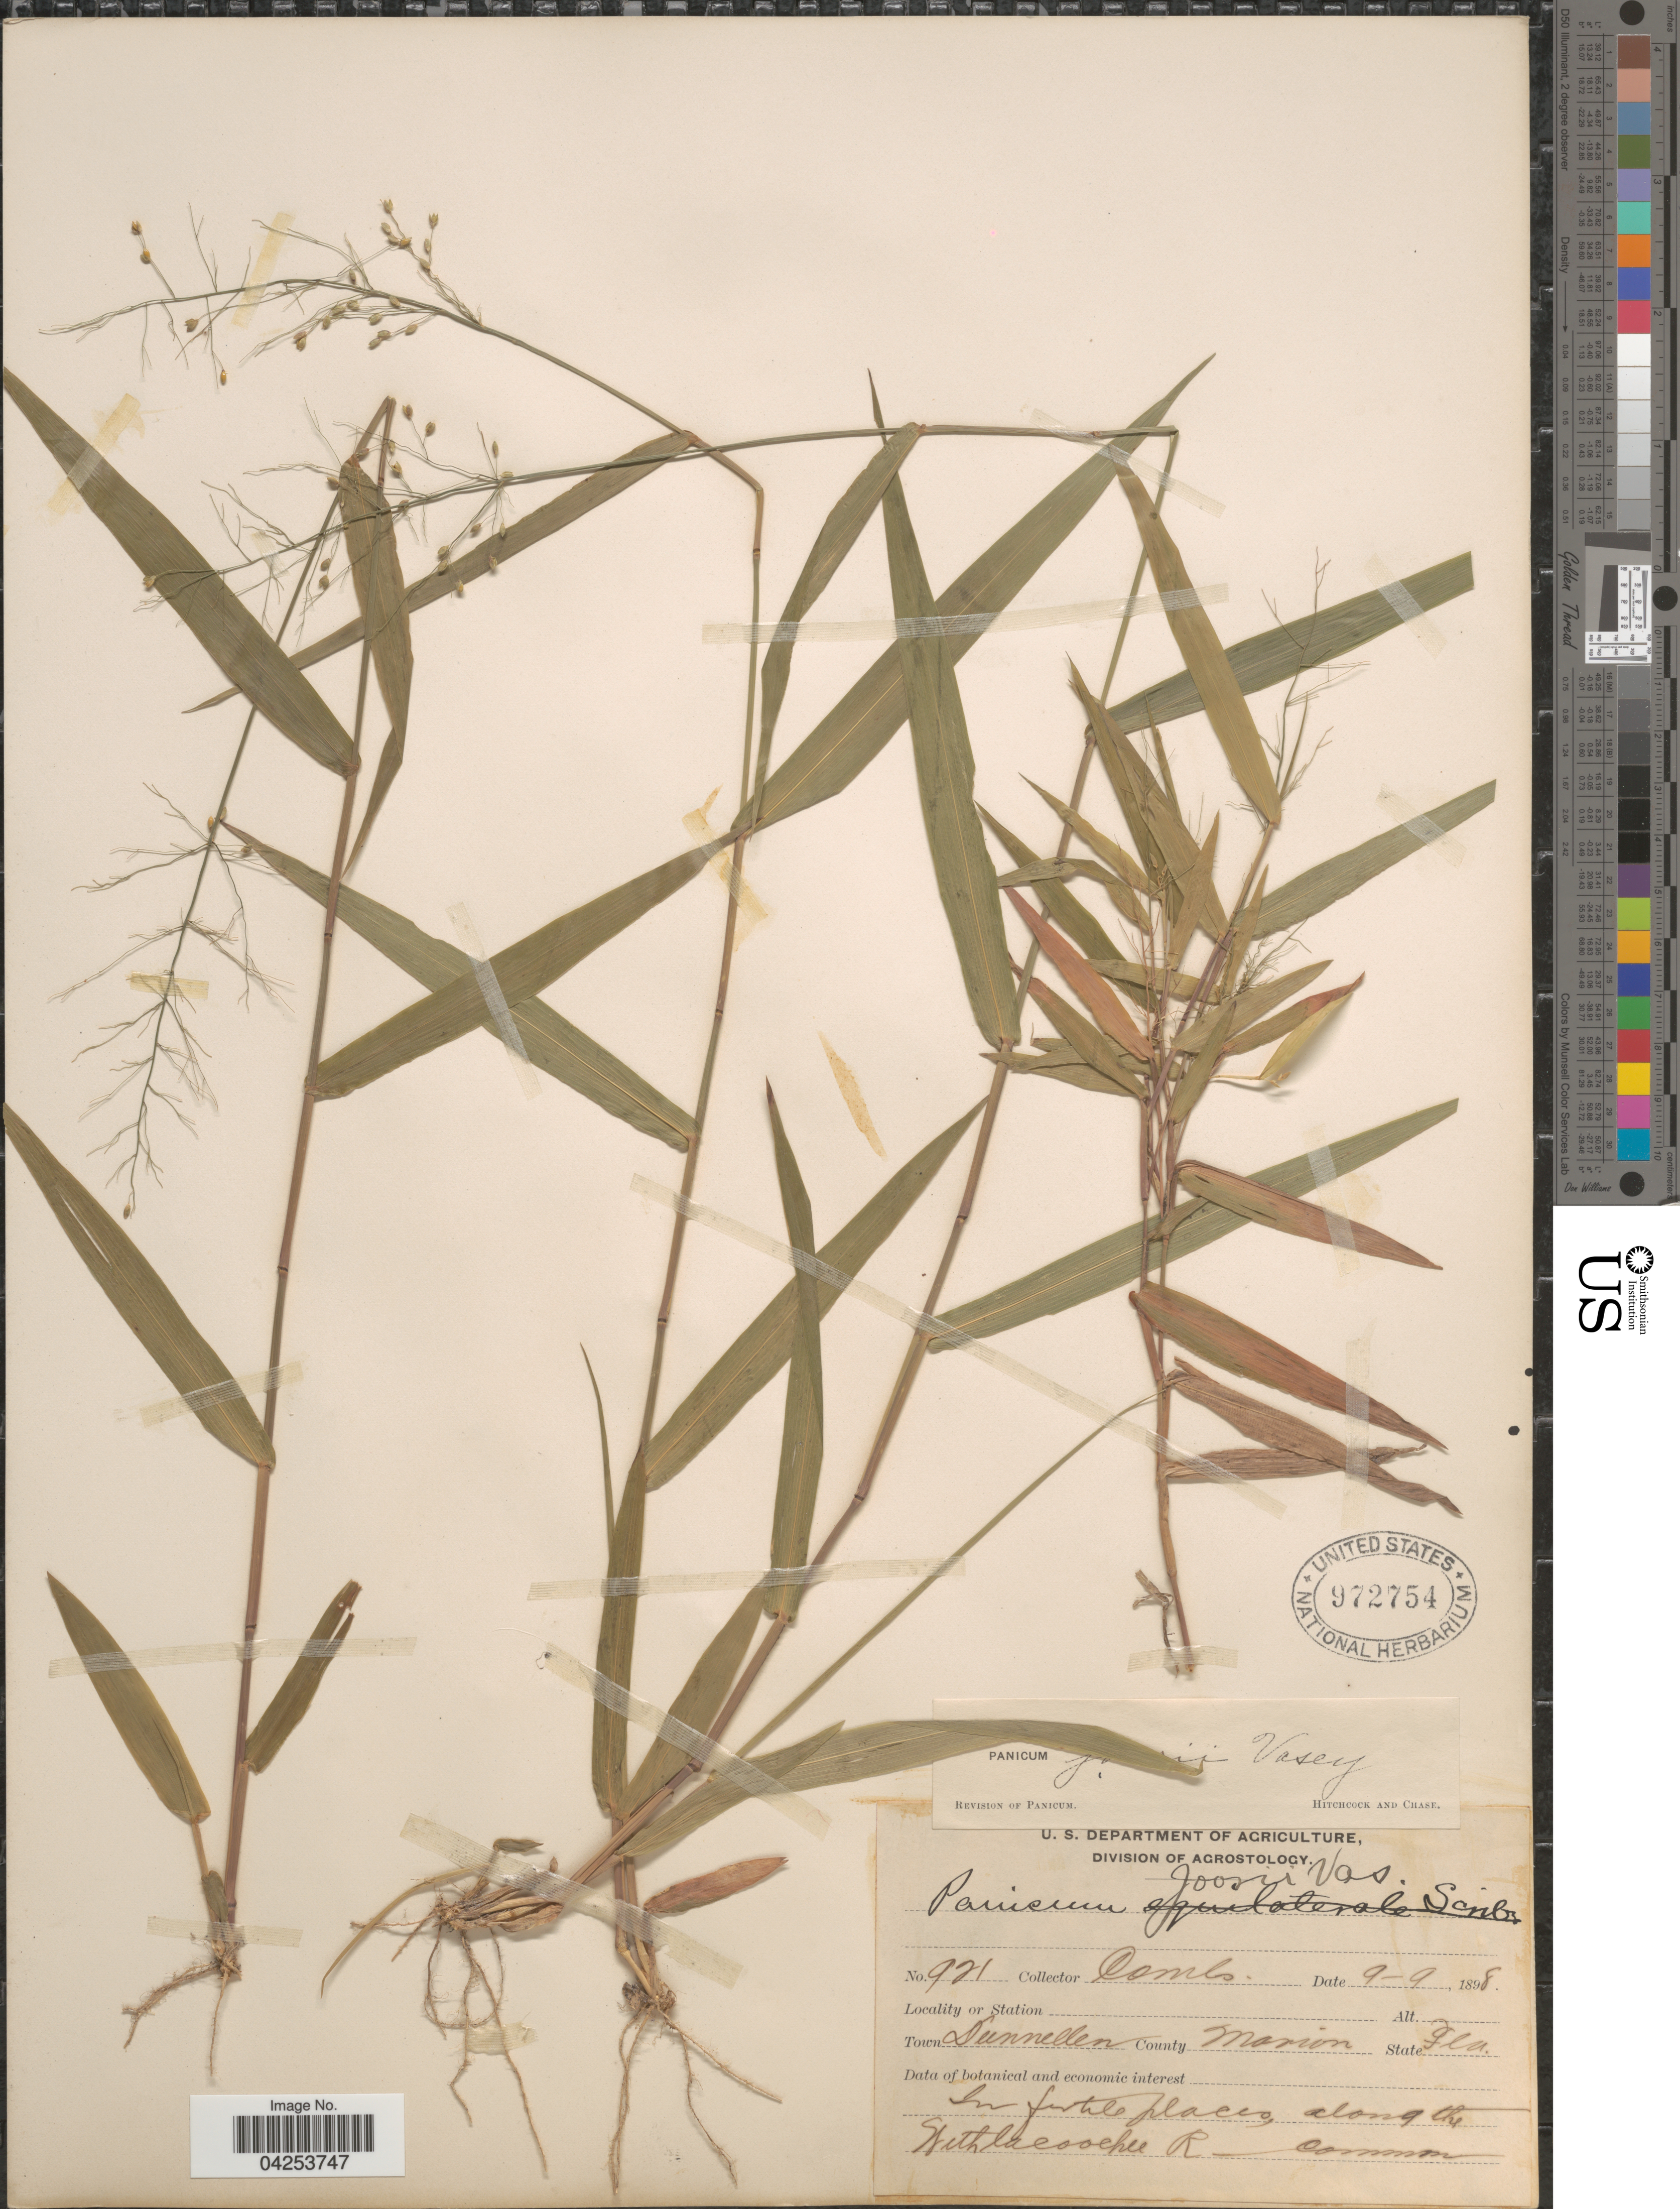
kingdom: Plantae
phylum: Tracheophyta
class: Liliopsida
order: Poales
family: Poaceae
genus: Dichanthelium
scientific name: Dichanthelium commutatum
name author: (Schult.) Gould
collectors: -. Combs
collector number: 921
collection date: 1898-09-09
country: United States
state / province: Florida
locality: Town Dunnellon County Marion. In fertile places along the Withlacoochee R. Common.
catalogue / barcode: US 972754